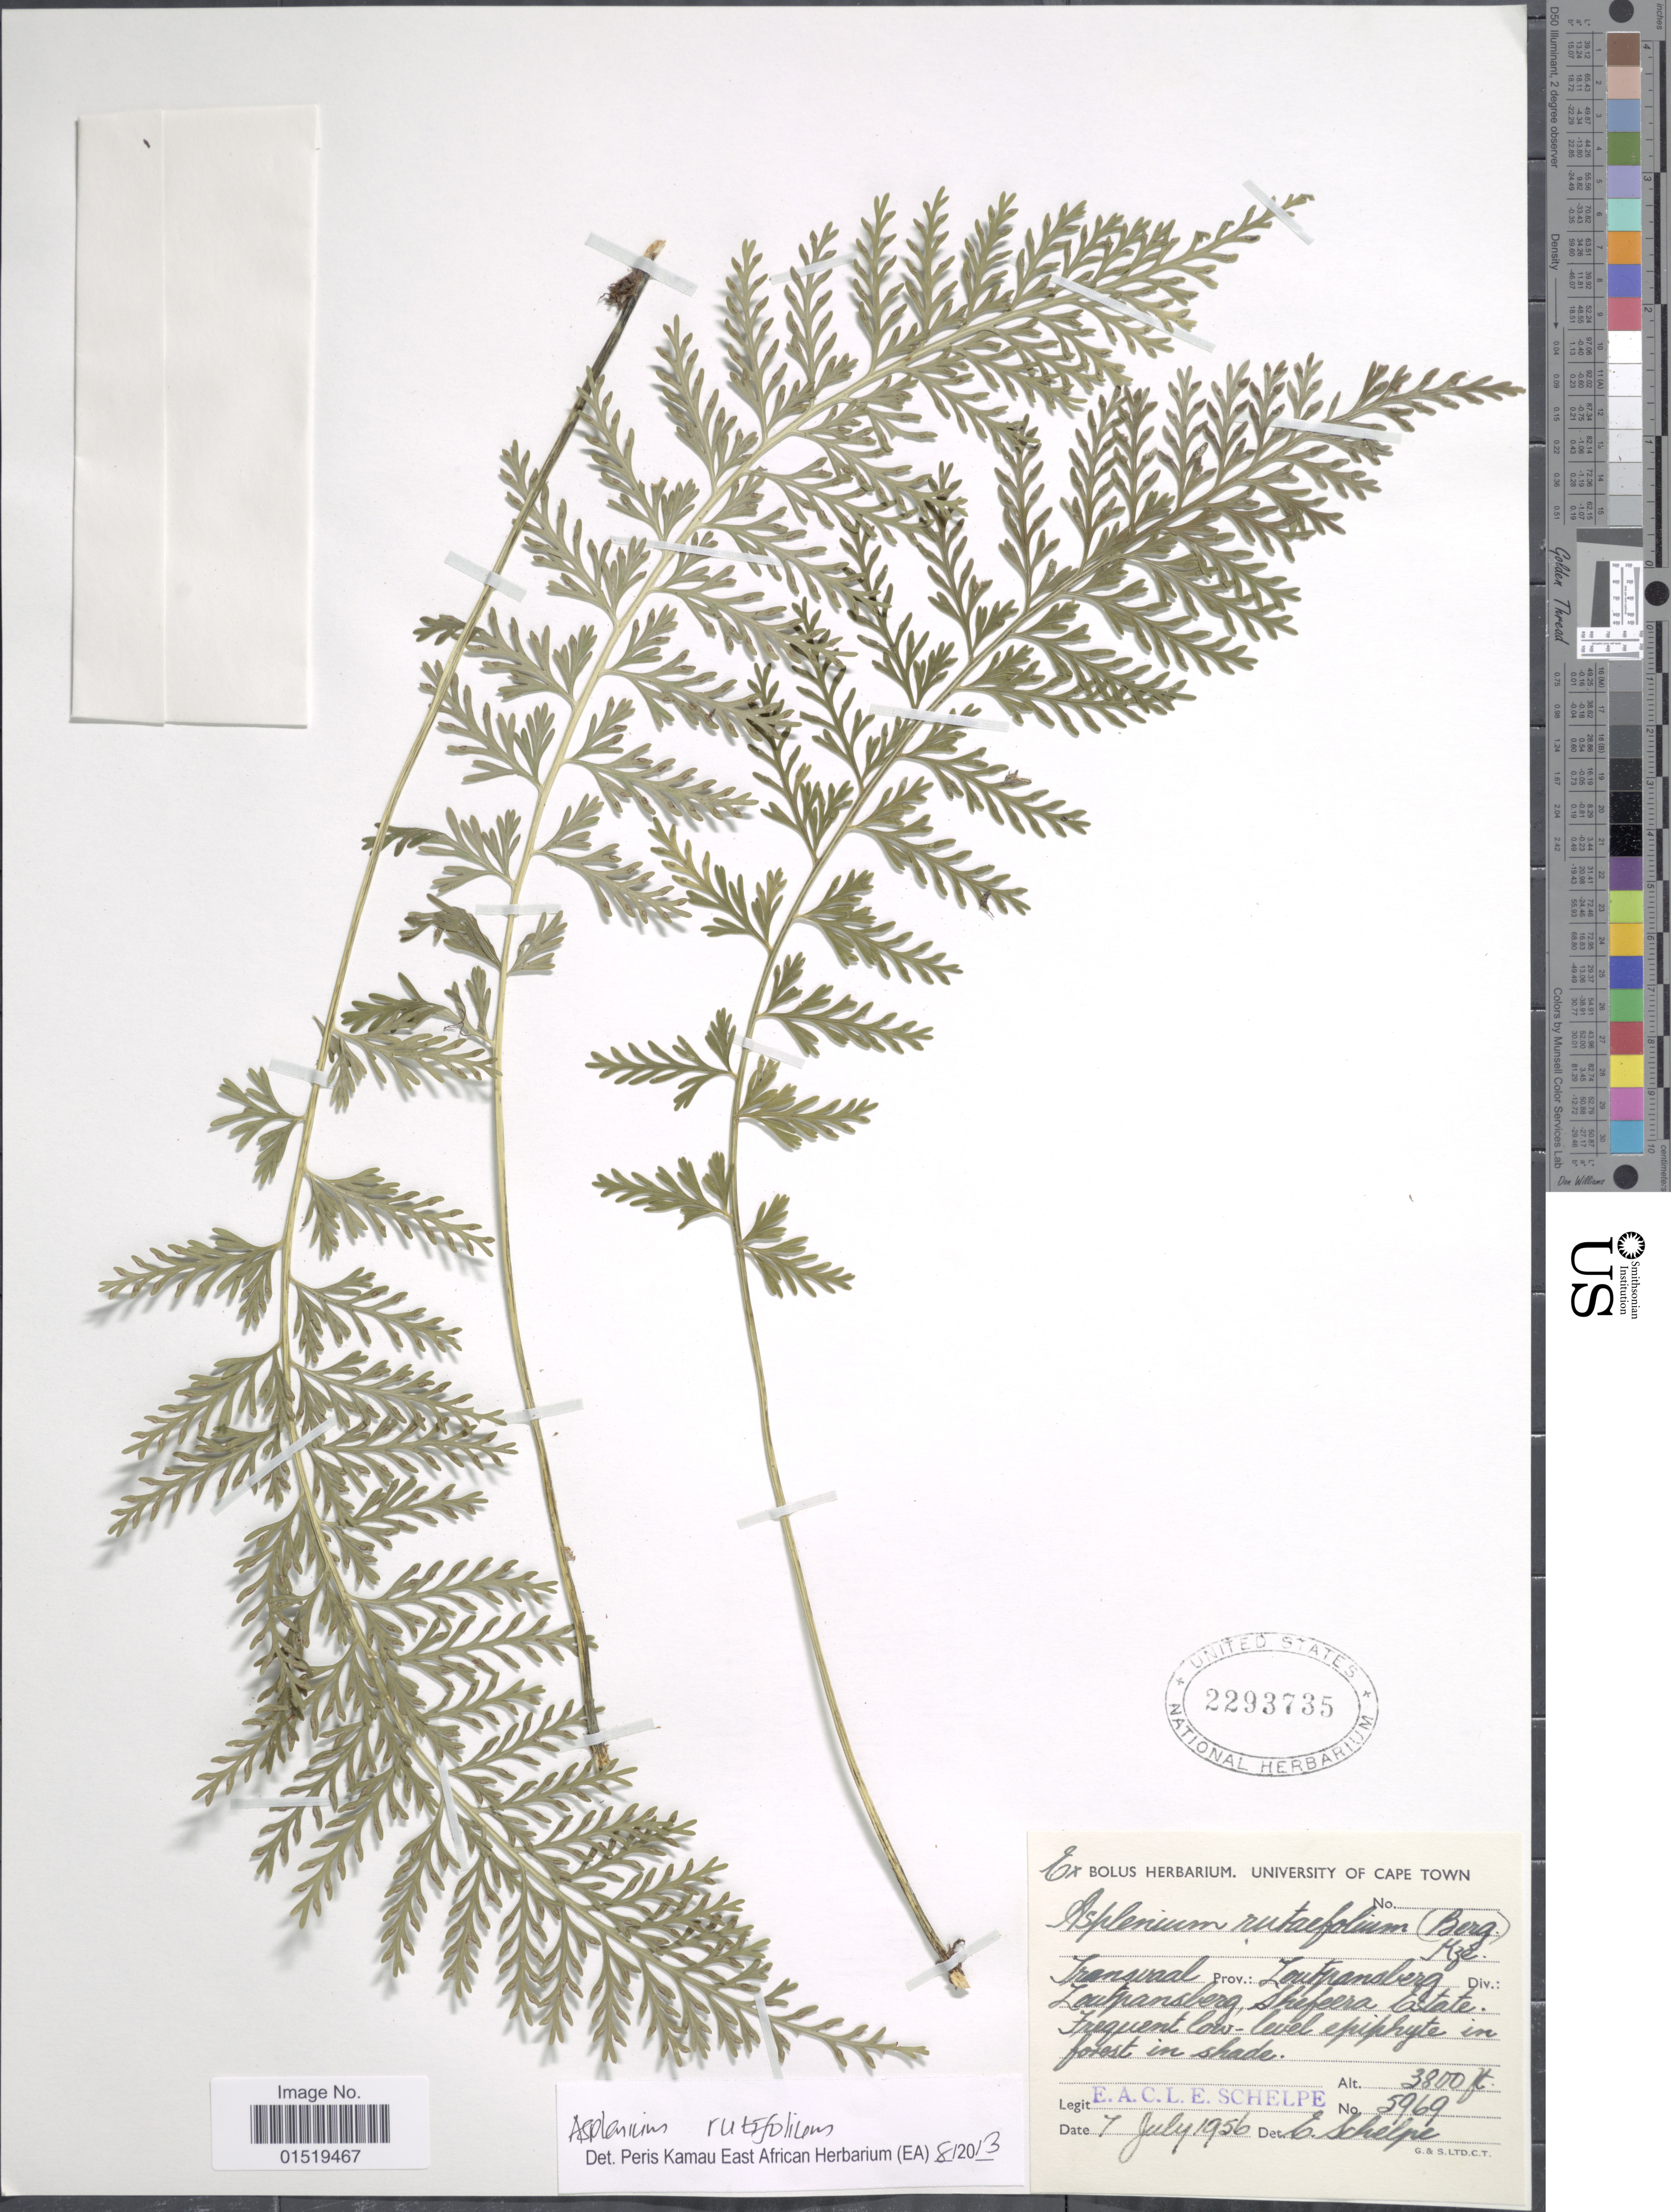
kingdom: Plantae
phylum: Tracheophyta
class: Polypodiopsida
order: Polypodiales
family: Aspleniaceae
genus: Asplenium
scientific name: Asplenium rutifolium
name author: (P.J. Bergius) Kunze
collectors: E. A. C. L. E. Schelpe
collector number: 5969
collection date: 1956-07-07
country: South Africa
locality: Transvaal. Prov.: Zoutpansberg. Div.: Zoutpansberg, Shefeera Estate.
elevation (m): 1158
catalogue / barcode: US 2293735